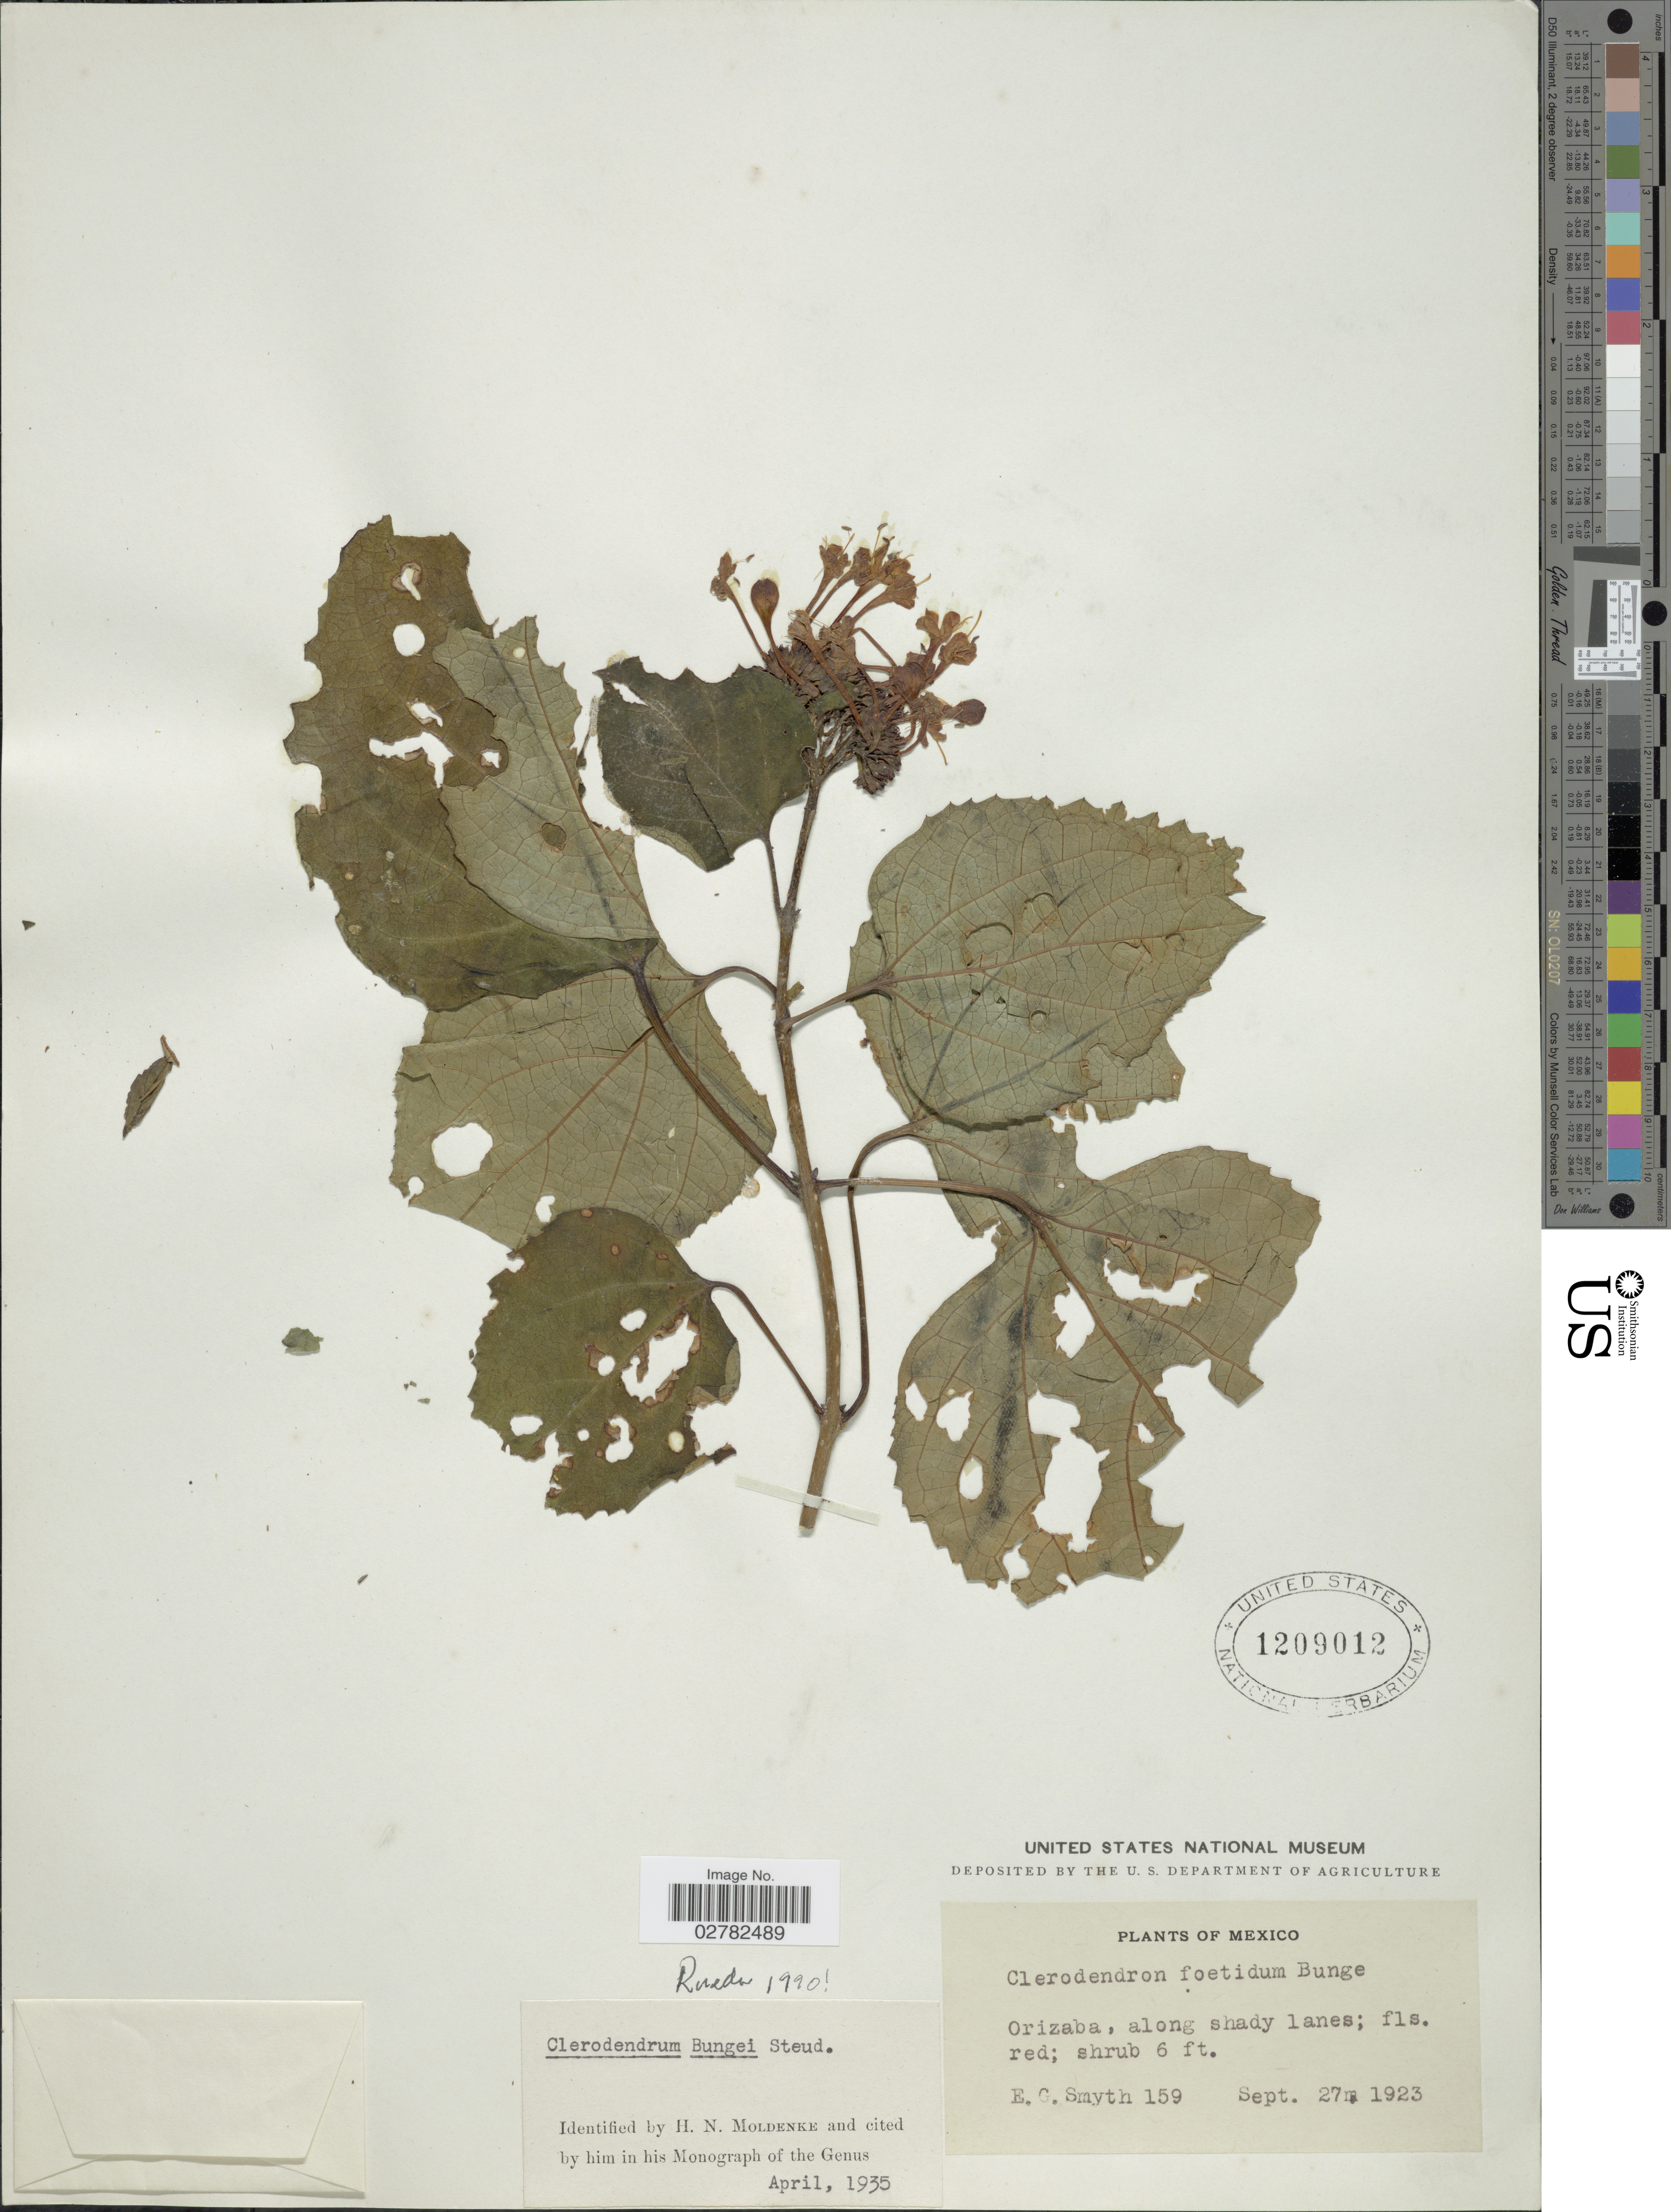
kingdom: Plantae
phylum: Tracheophyta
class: Magnoliopsida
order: Lamiales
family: Lamiaceae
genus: Clerodendrum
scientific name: Clerodendrum bungei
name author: Steud.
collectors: E. Smyth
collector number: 159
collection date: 1923-09-27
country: Mexico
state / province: Veracruz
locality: Orizaba, along shady lanes.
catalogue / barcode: US 1209012